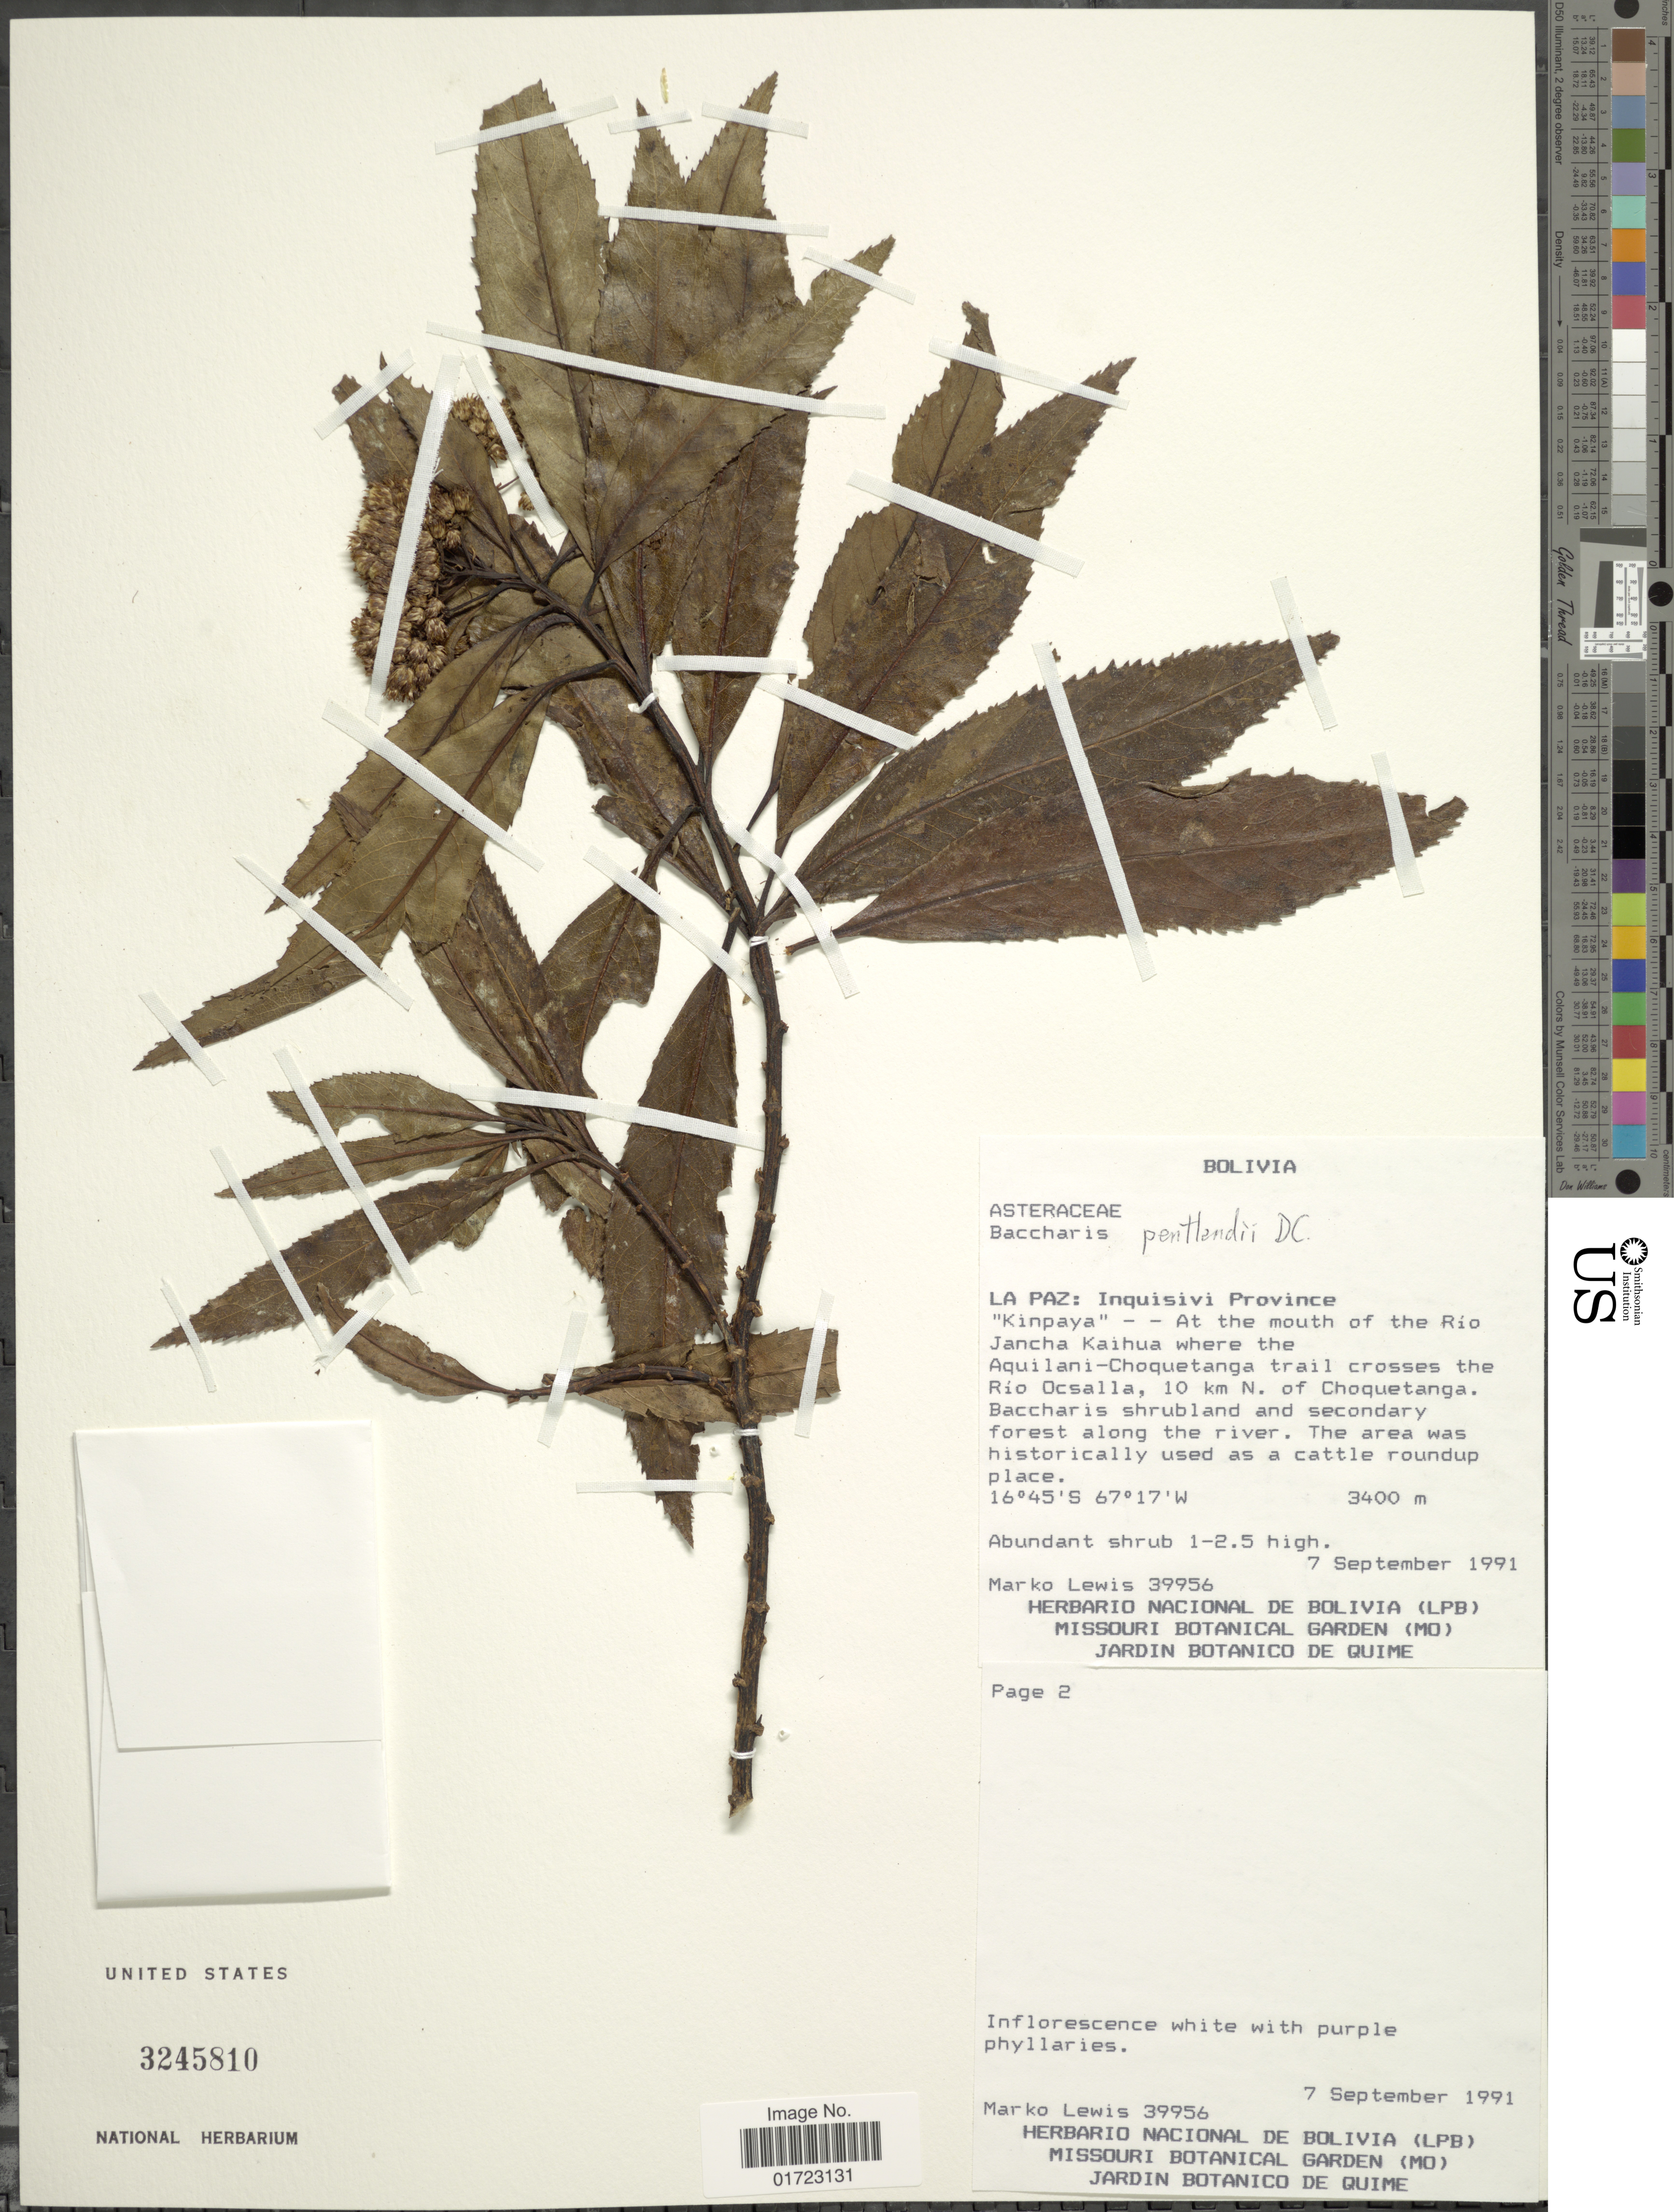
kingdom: Plantae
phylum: Tracheophyta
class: Magnoliopsida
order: Asterales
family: Asteraceae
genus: Baccharis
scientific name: Baccharis pentlandii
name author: DC.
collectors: M. A. Lewis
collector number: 39956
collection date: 1991-09-07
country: Bolivia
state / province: La Paz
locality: Inquisivi Province. "Kinpaya"- - At the mouth of the Rio jancha Kaihua where the Aquilani-Choquitanga trail crosses the Rio Ocsalla, 10 km N. of Choquitanga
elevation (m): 3400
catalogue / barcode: US 3245810